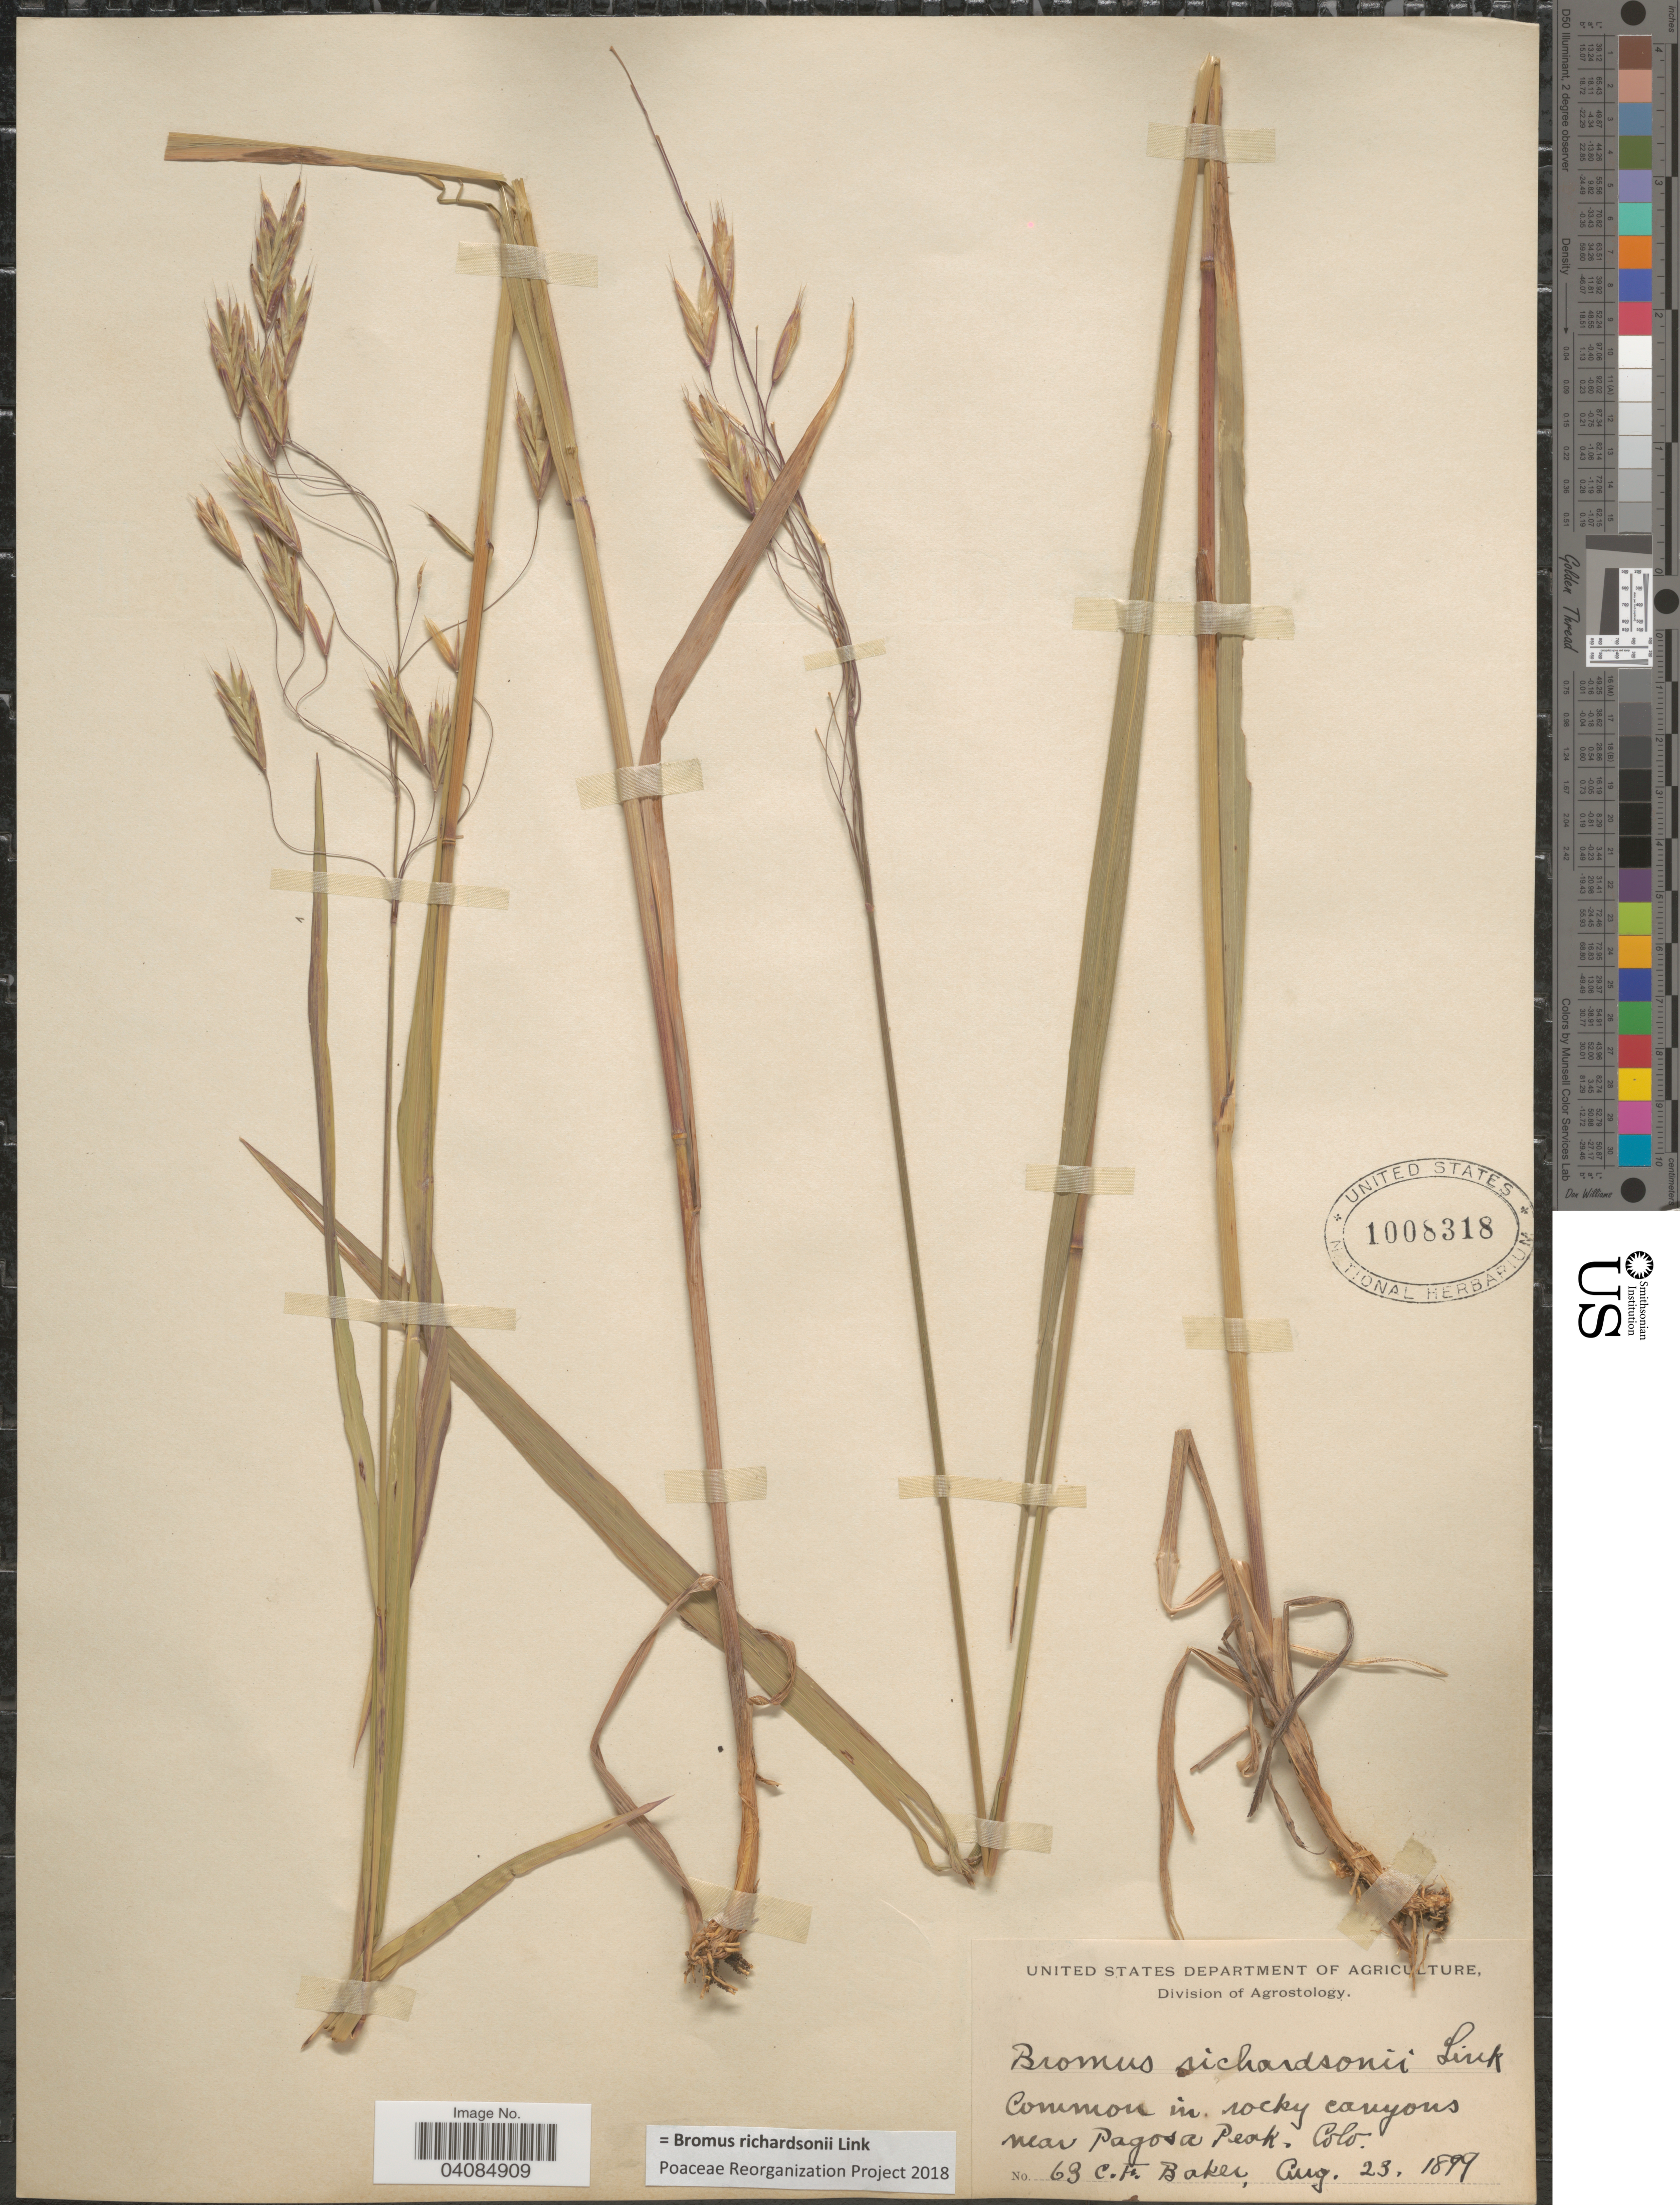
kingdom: Plantae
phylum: Tracheophyta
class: Liliopsida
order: Poales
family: Poaceae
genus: Bromus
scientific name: Bromus racemosus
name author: L.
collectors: C. F. Baker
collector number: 63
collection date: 1899-08-23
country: United States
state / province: Colorado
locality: Common in rocky canyons near Pagosa Peak.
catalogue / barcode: US 1008318